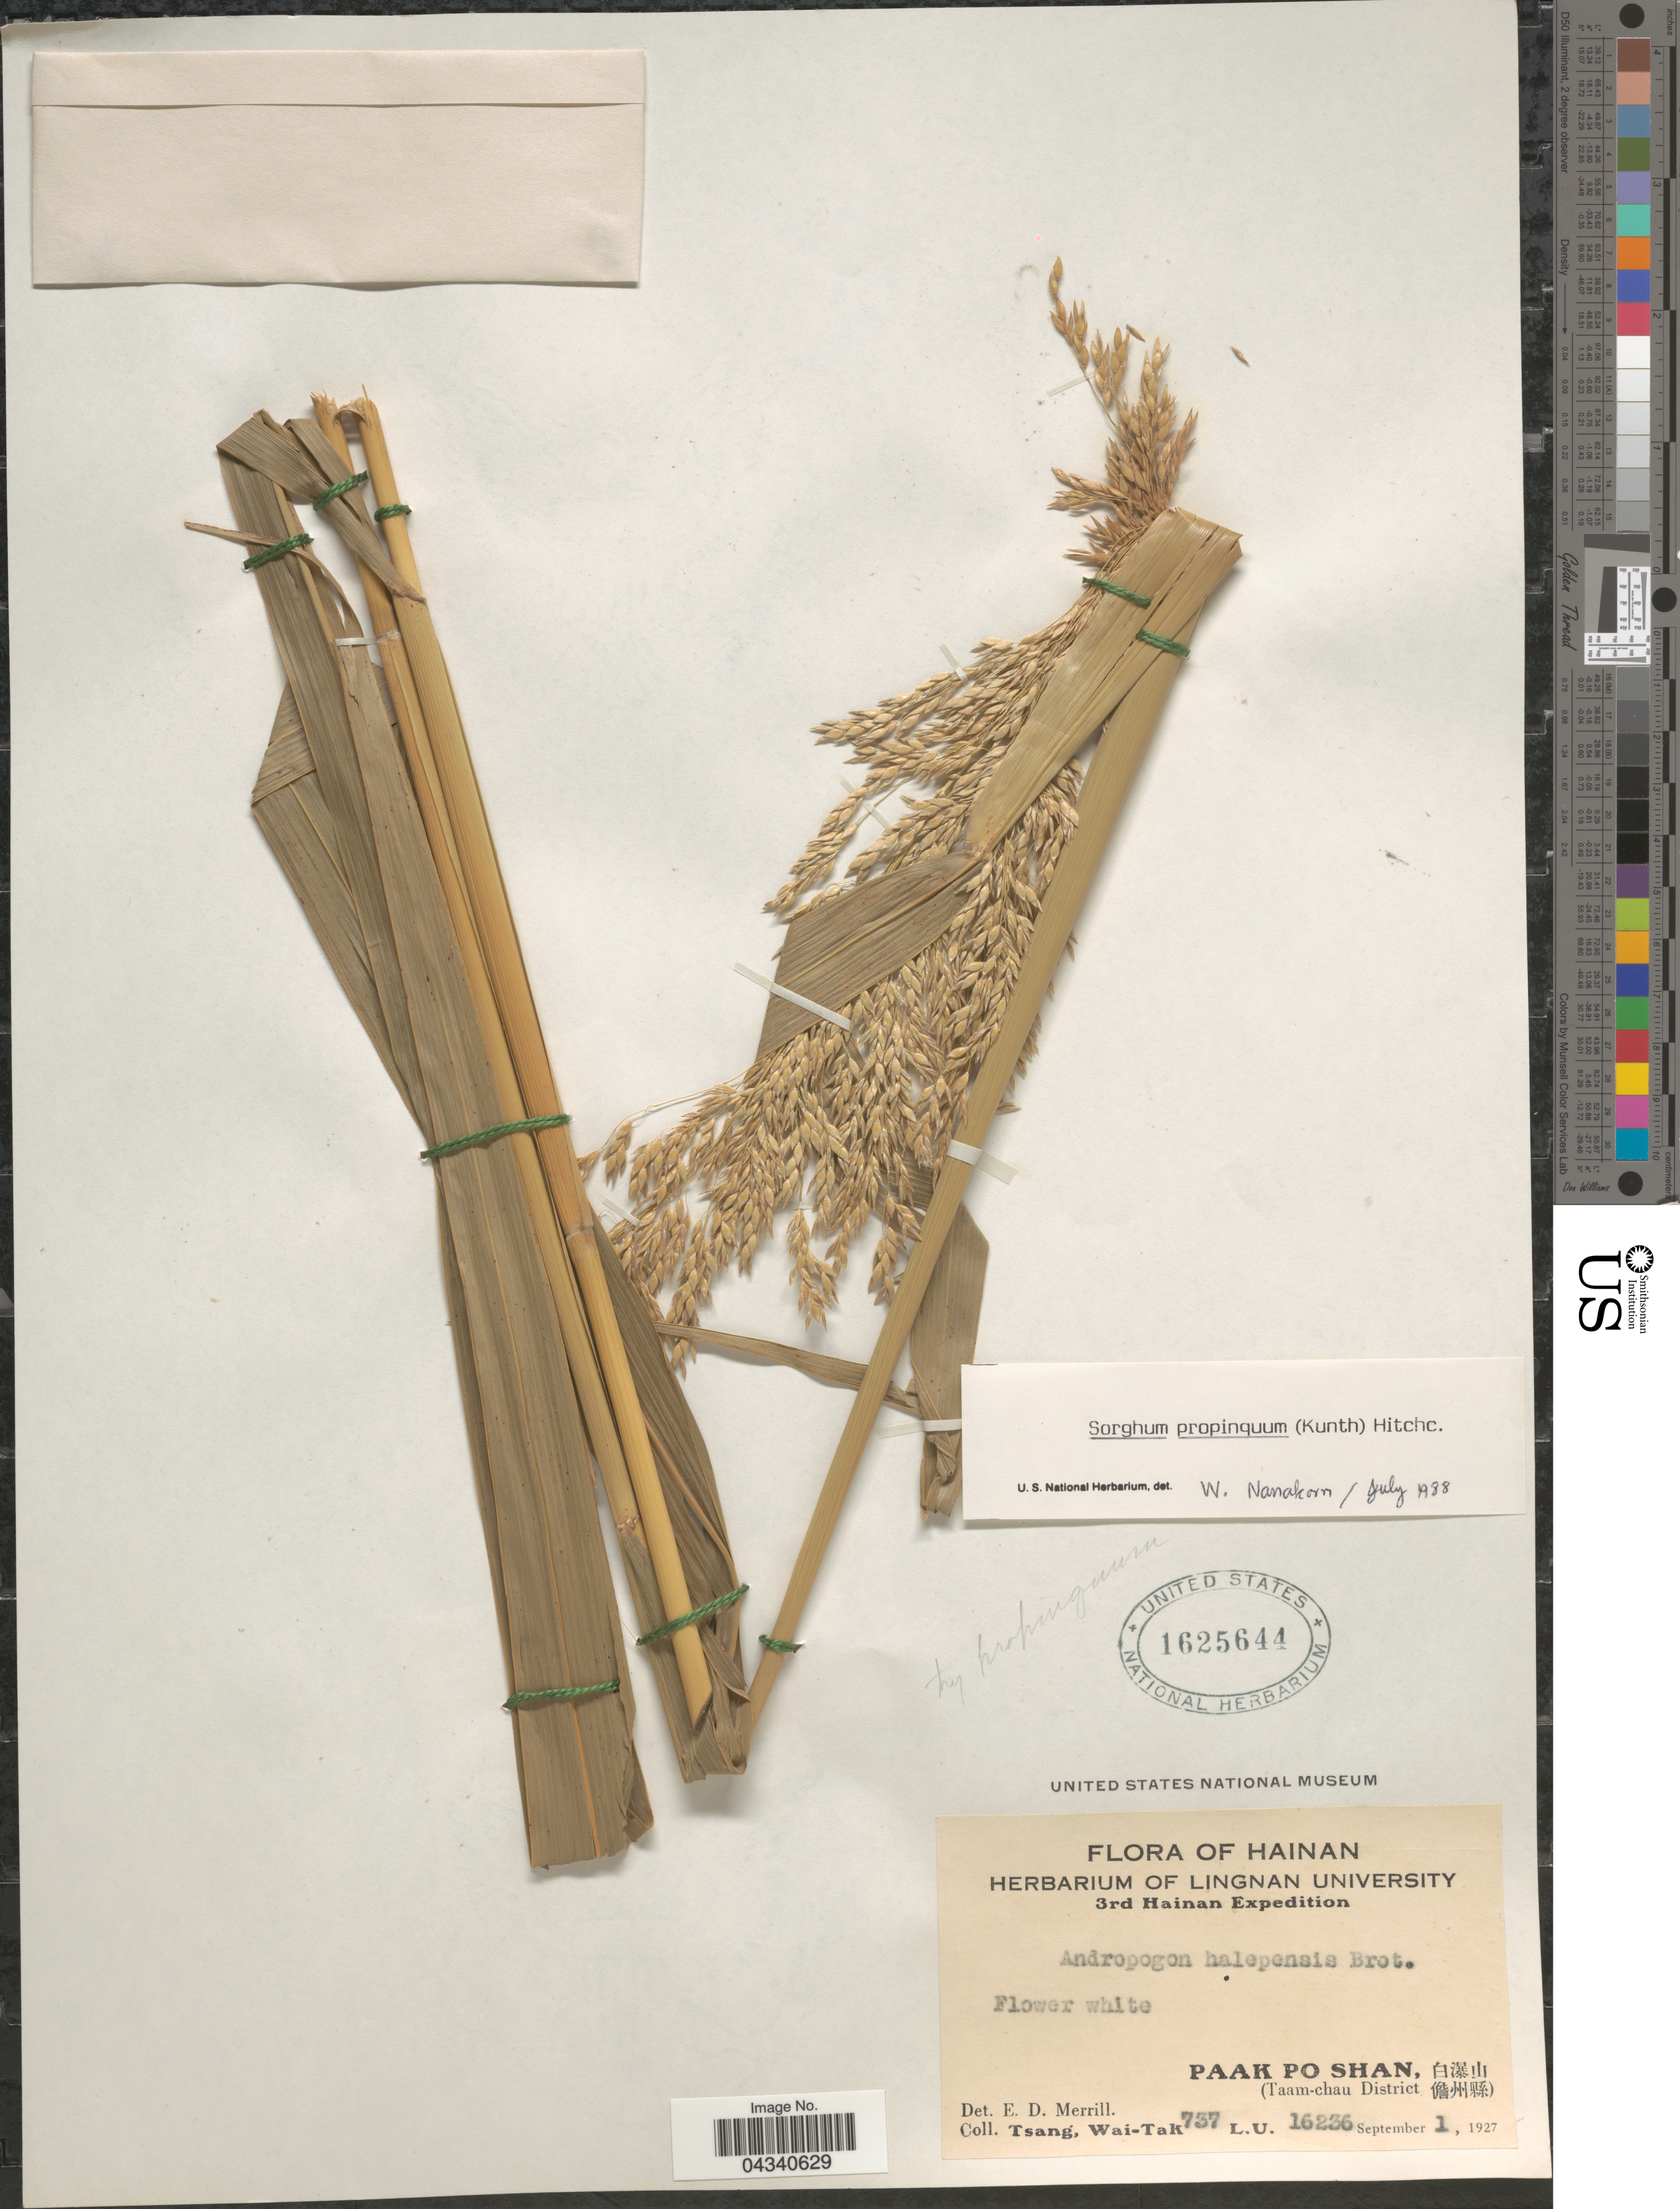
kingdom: Plantae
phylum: Tracheophyta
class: Liliopsida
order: Poales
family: Poaceae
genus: Sorghum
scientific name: Sorghum propinquum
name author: (Kunth) Hitchc.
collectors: W. T. Tsang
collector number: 737L.U.16236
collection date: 1927-09-01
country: China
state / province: Hainan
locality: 3rd Hainan Expedition. Paak Po Shan, X. (Taam-chau District X).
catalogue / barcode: US 1625644